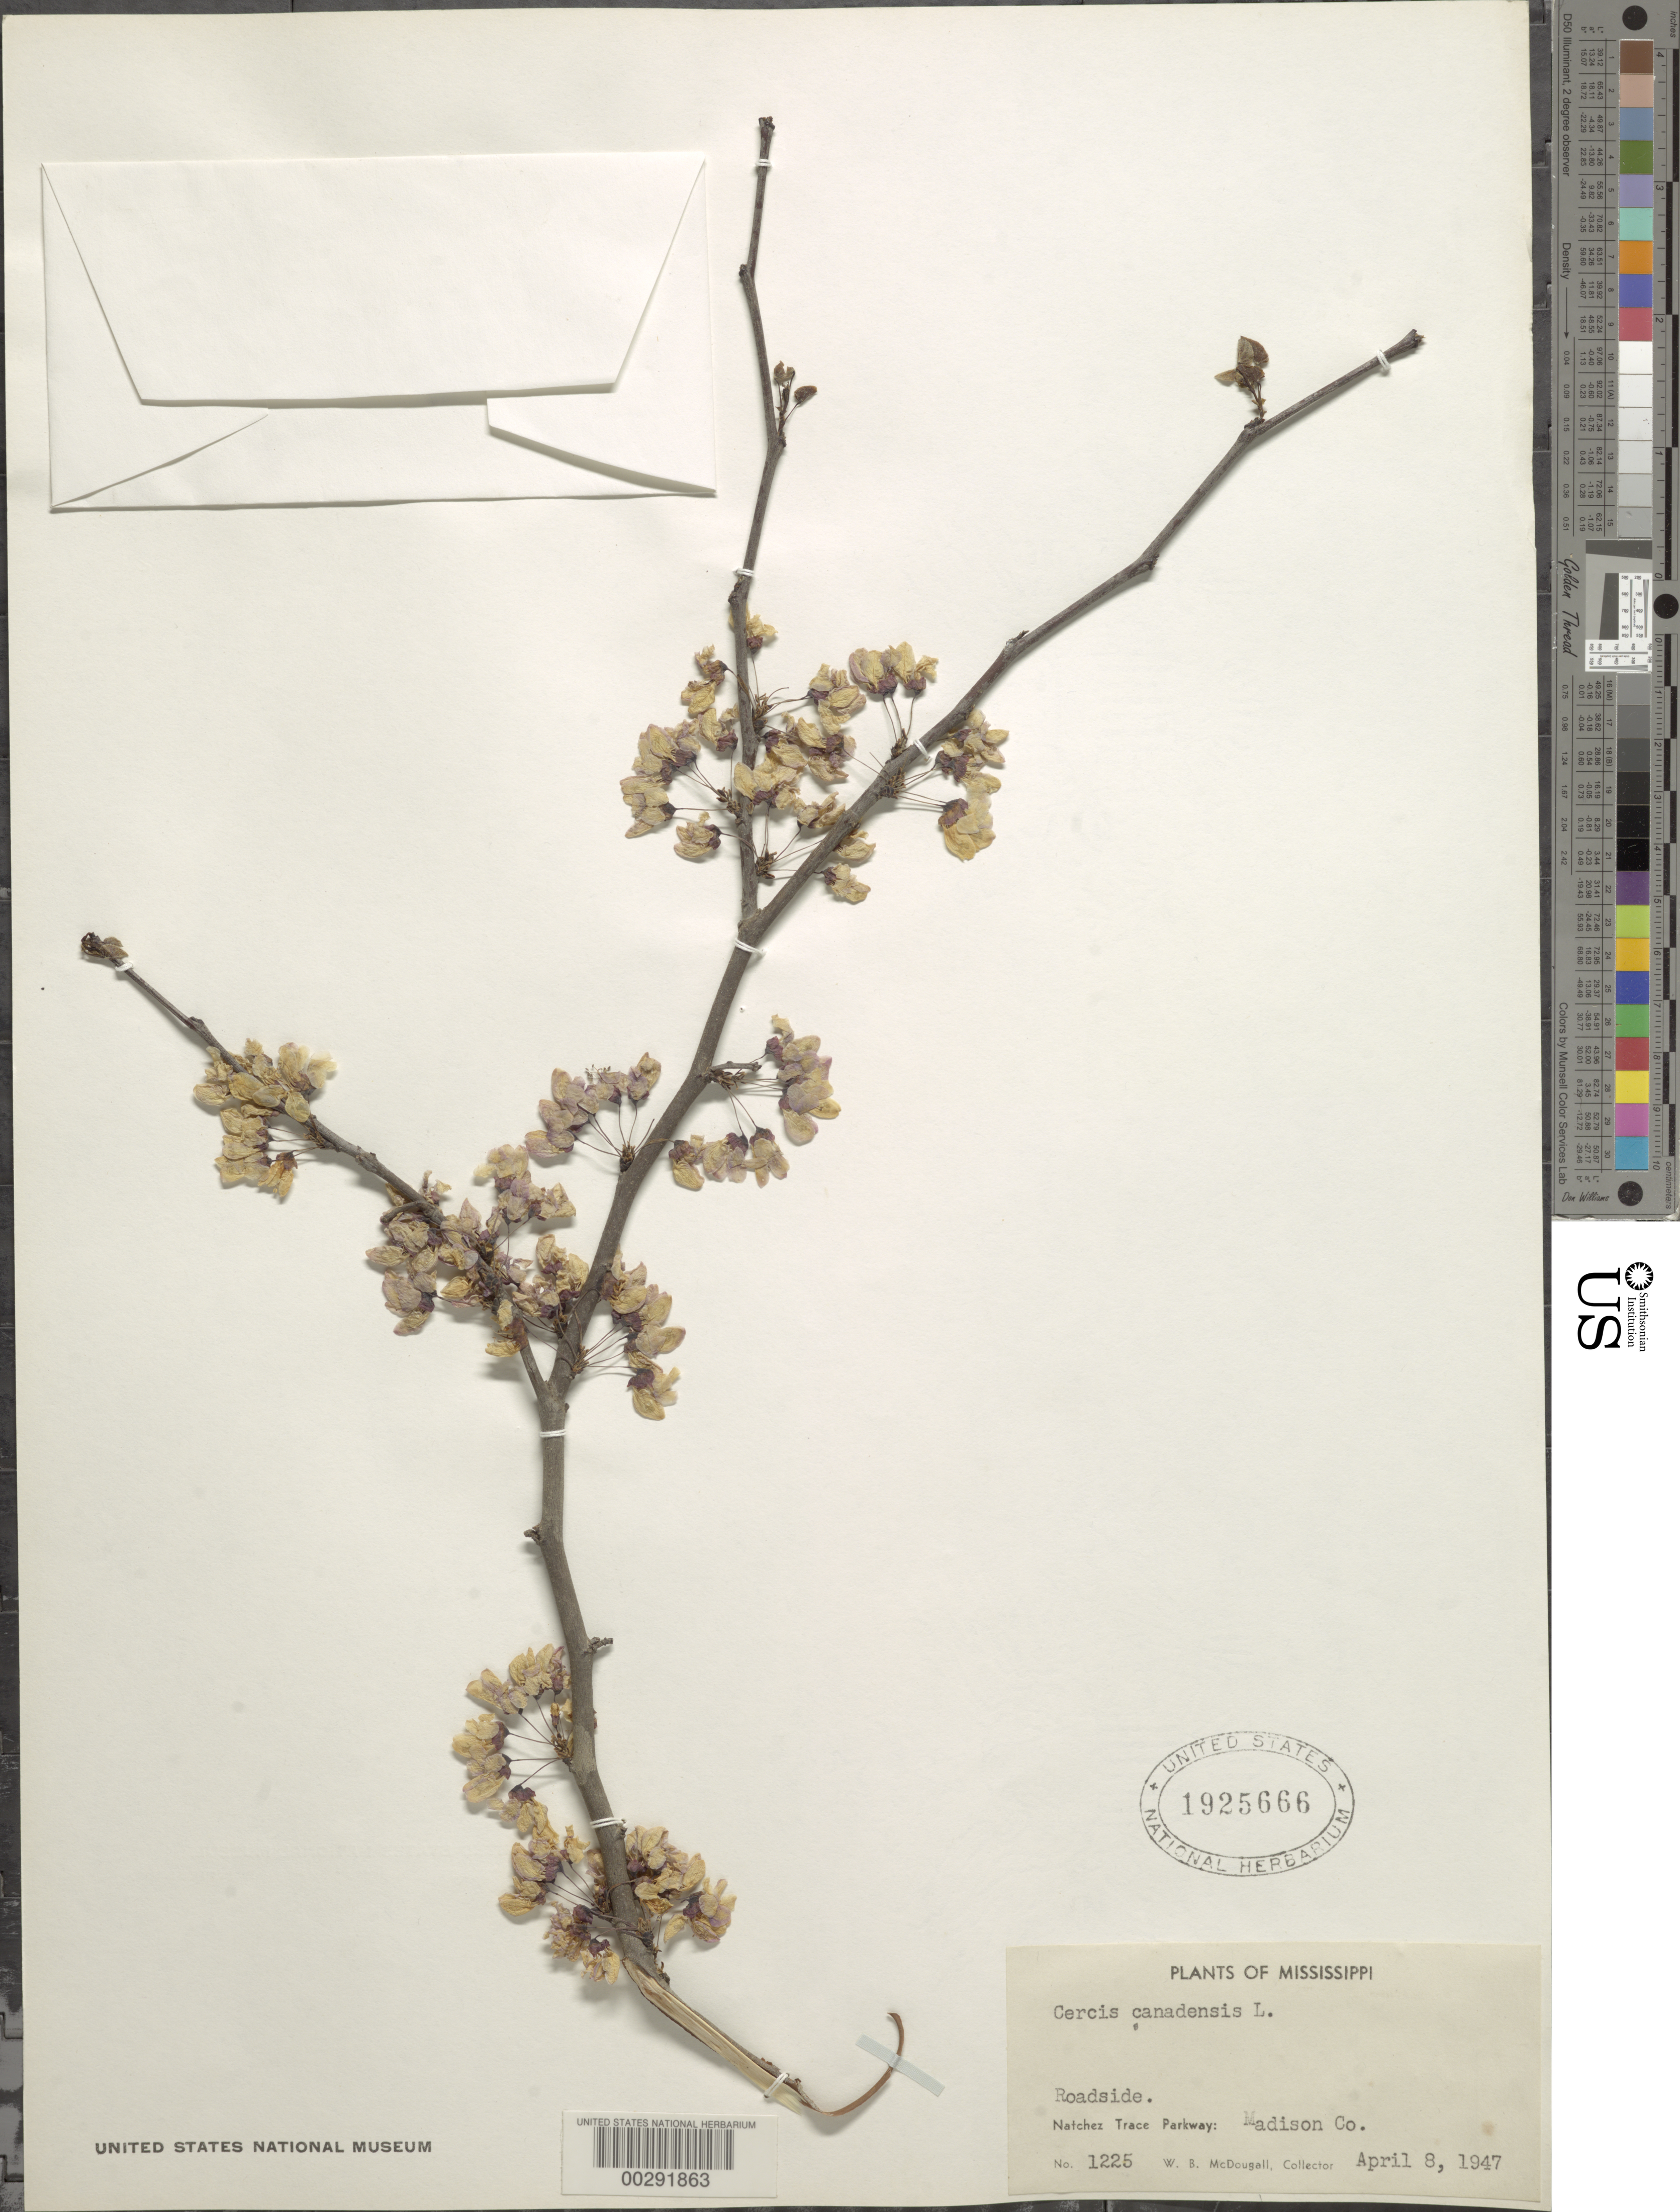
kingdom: Plantae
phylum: Tracheophyta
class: Magnoliopsida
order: Fabales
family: Fabaceae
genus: Cercis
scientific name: Cercis canadensis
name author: L.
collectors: W. B. McDougall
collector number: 1225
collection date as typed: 08 Apr 1947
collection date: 1947-04-08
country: United States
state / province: Mississippi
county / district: Madison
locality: Natchez trace parkway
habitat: Roadside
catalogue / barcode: US 1925666